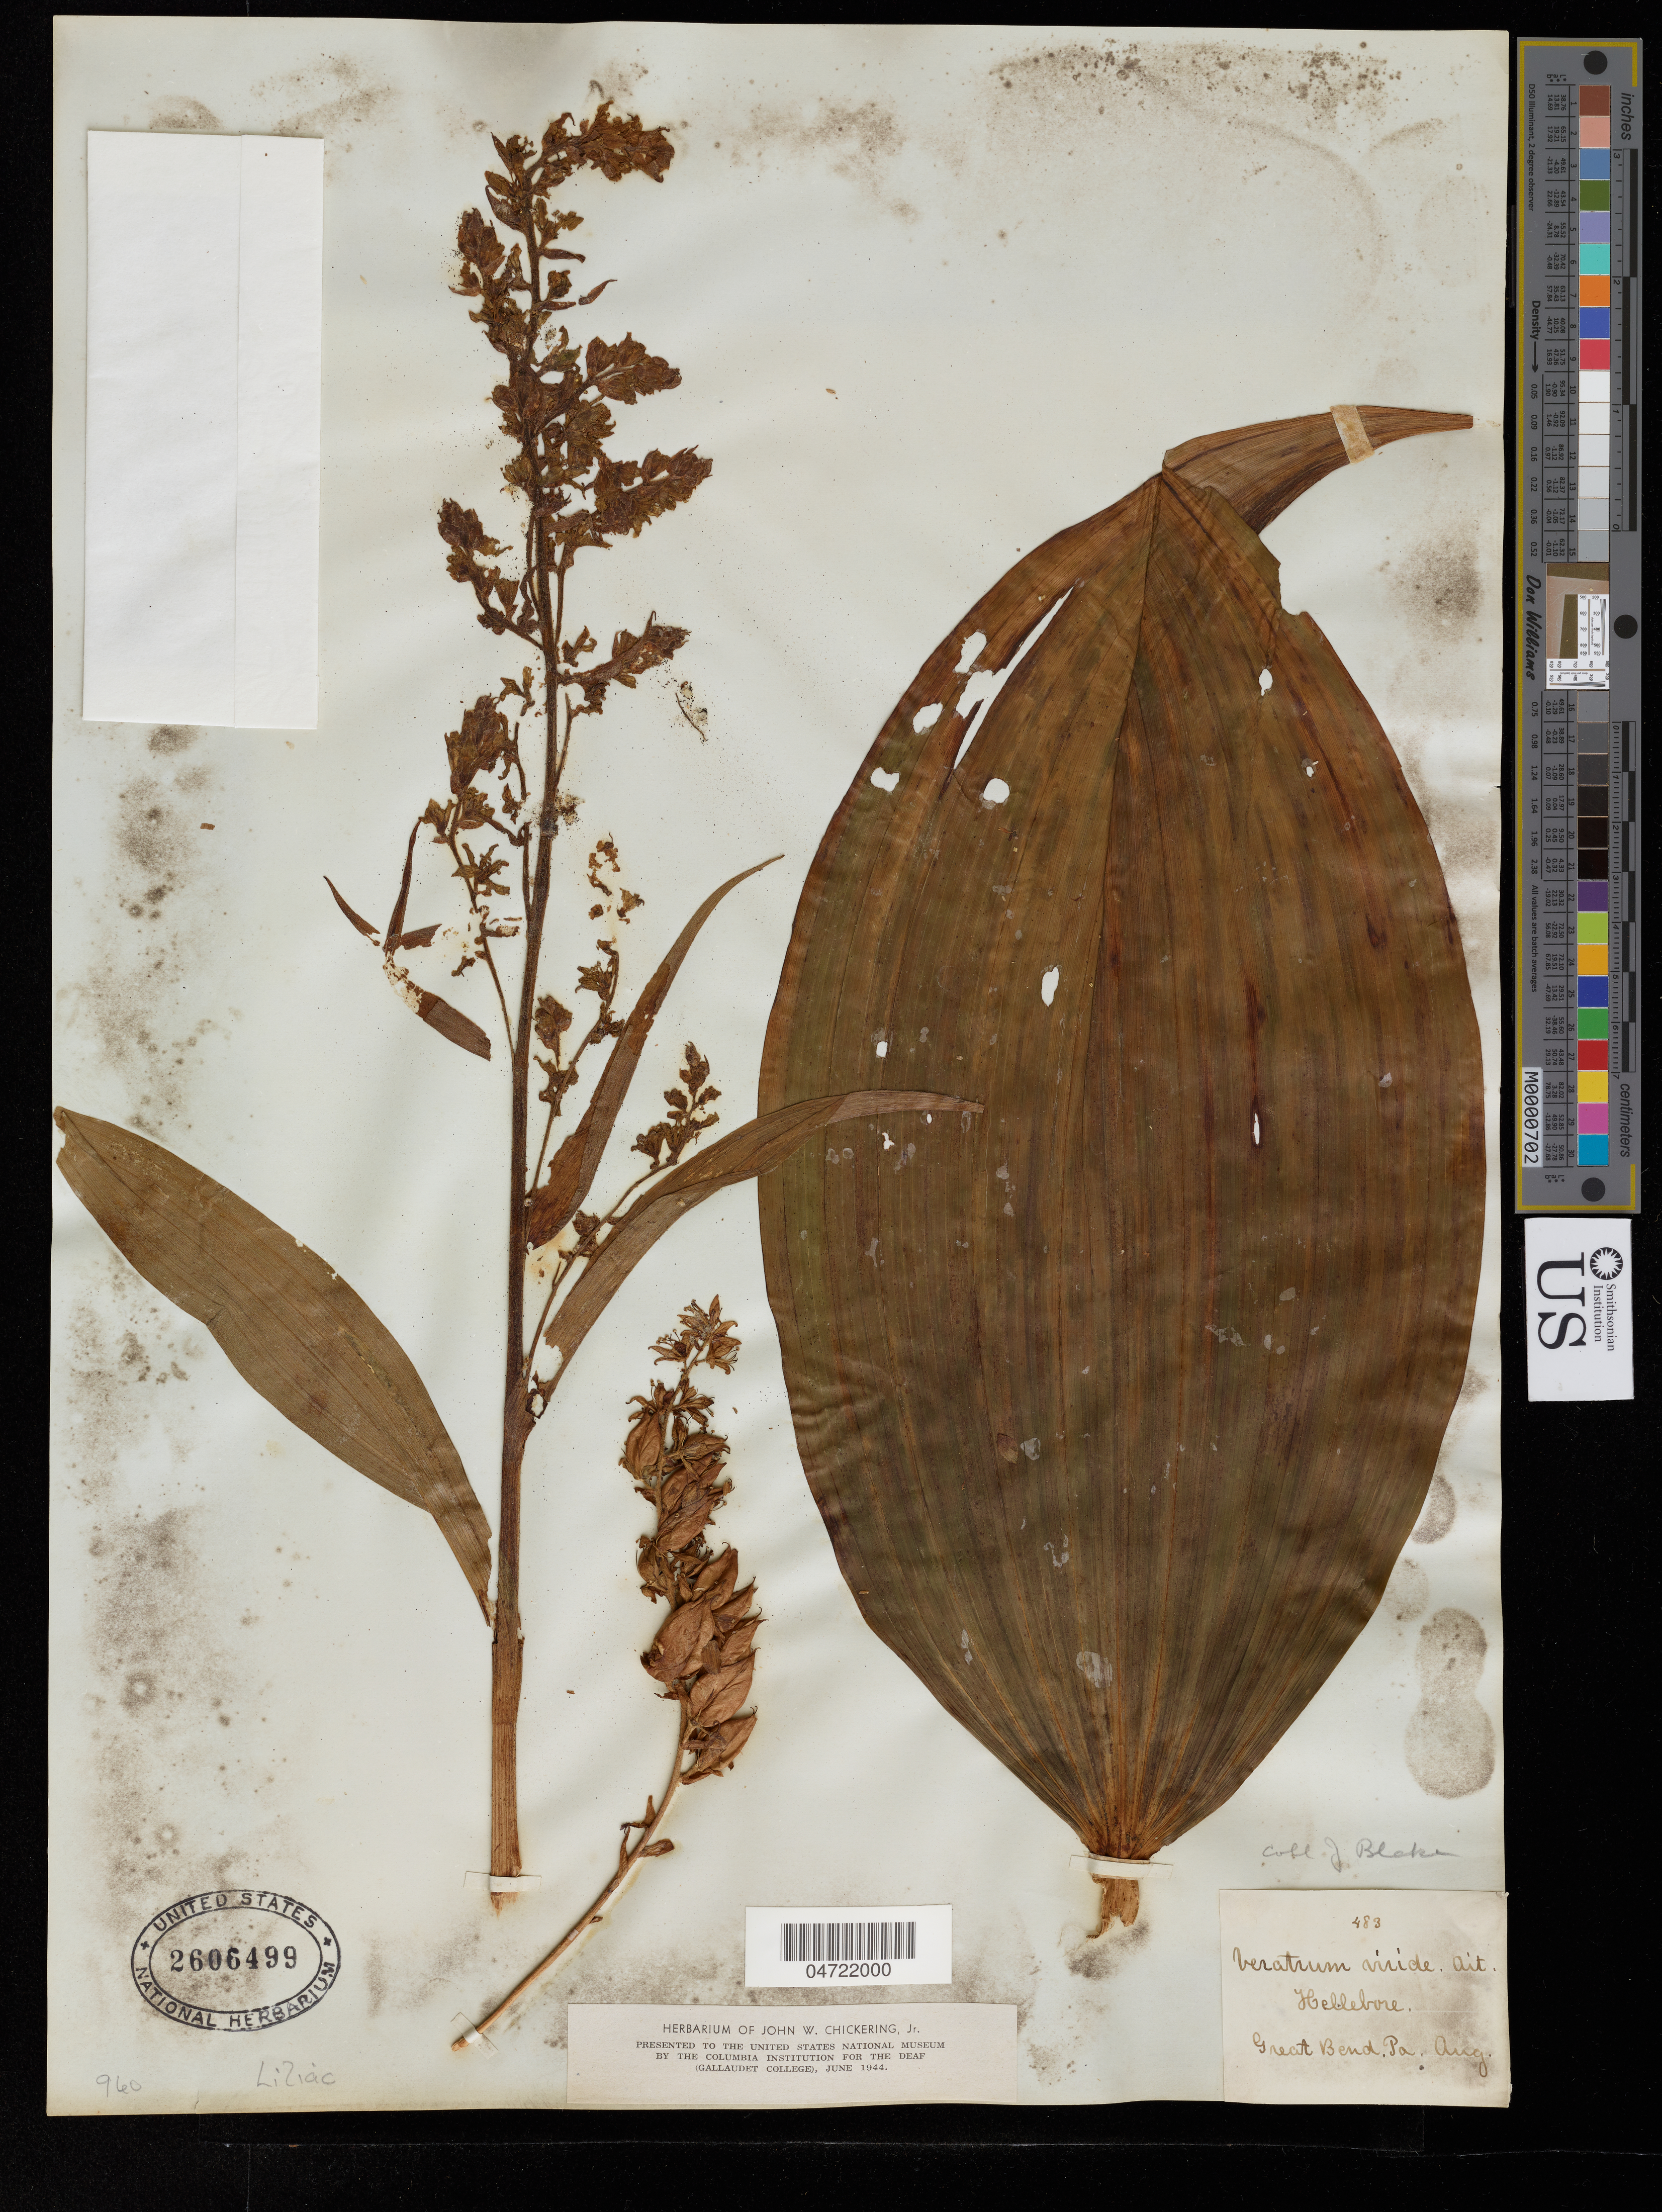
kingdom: Plantae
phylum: Tracheophyta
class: Liliopsida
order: Liliales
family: Melanthiaceae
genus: Veratrum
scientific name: Veratrum viride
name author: Aiton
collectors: J. Blake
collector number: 483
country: United States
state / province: Pennsylvania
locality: Great Bend.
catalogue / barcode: US 2606499